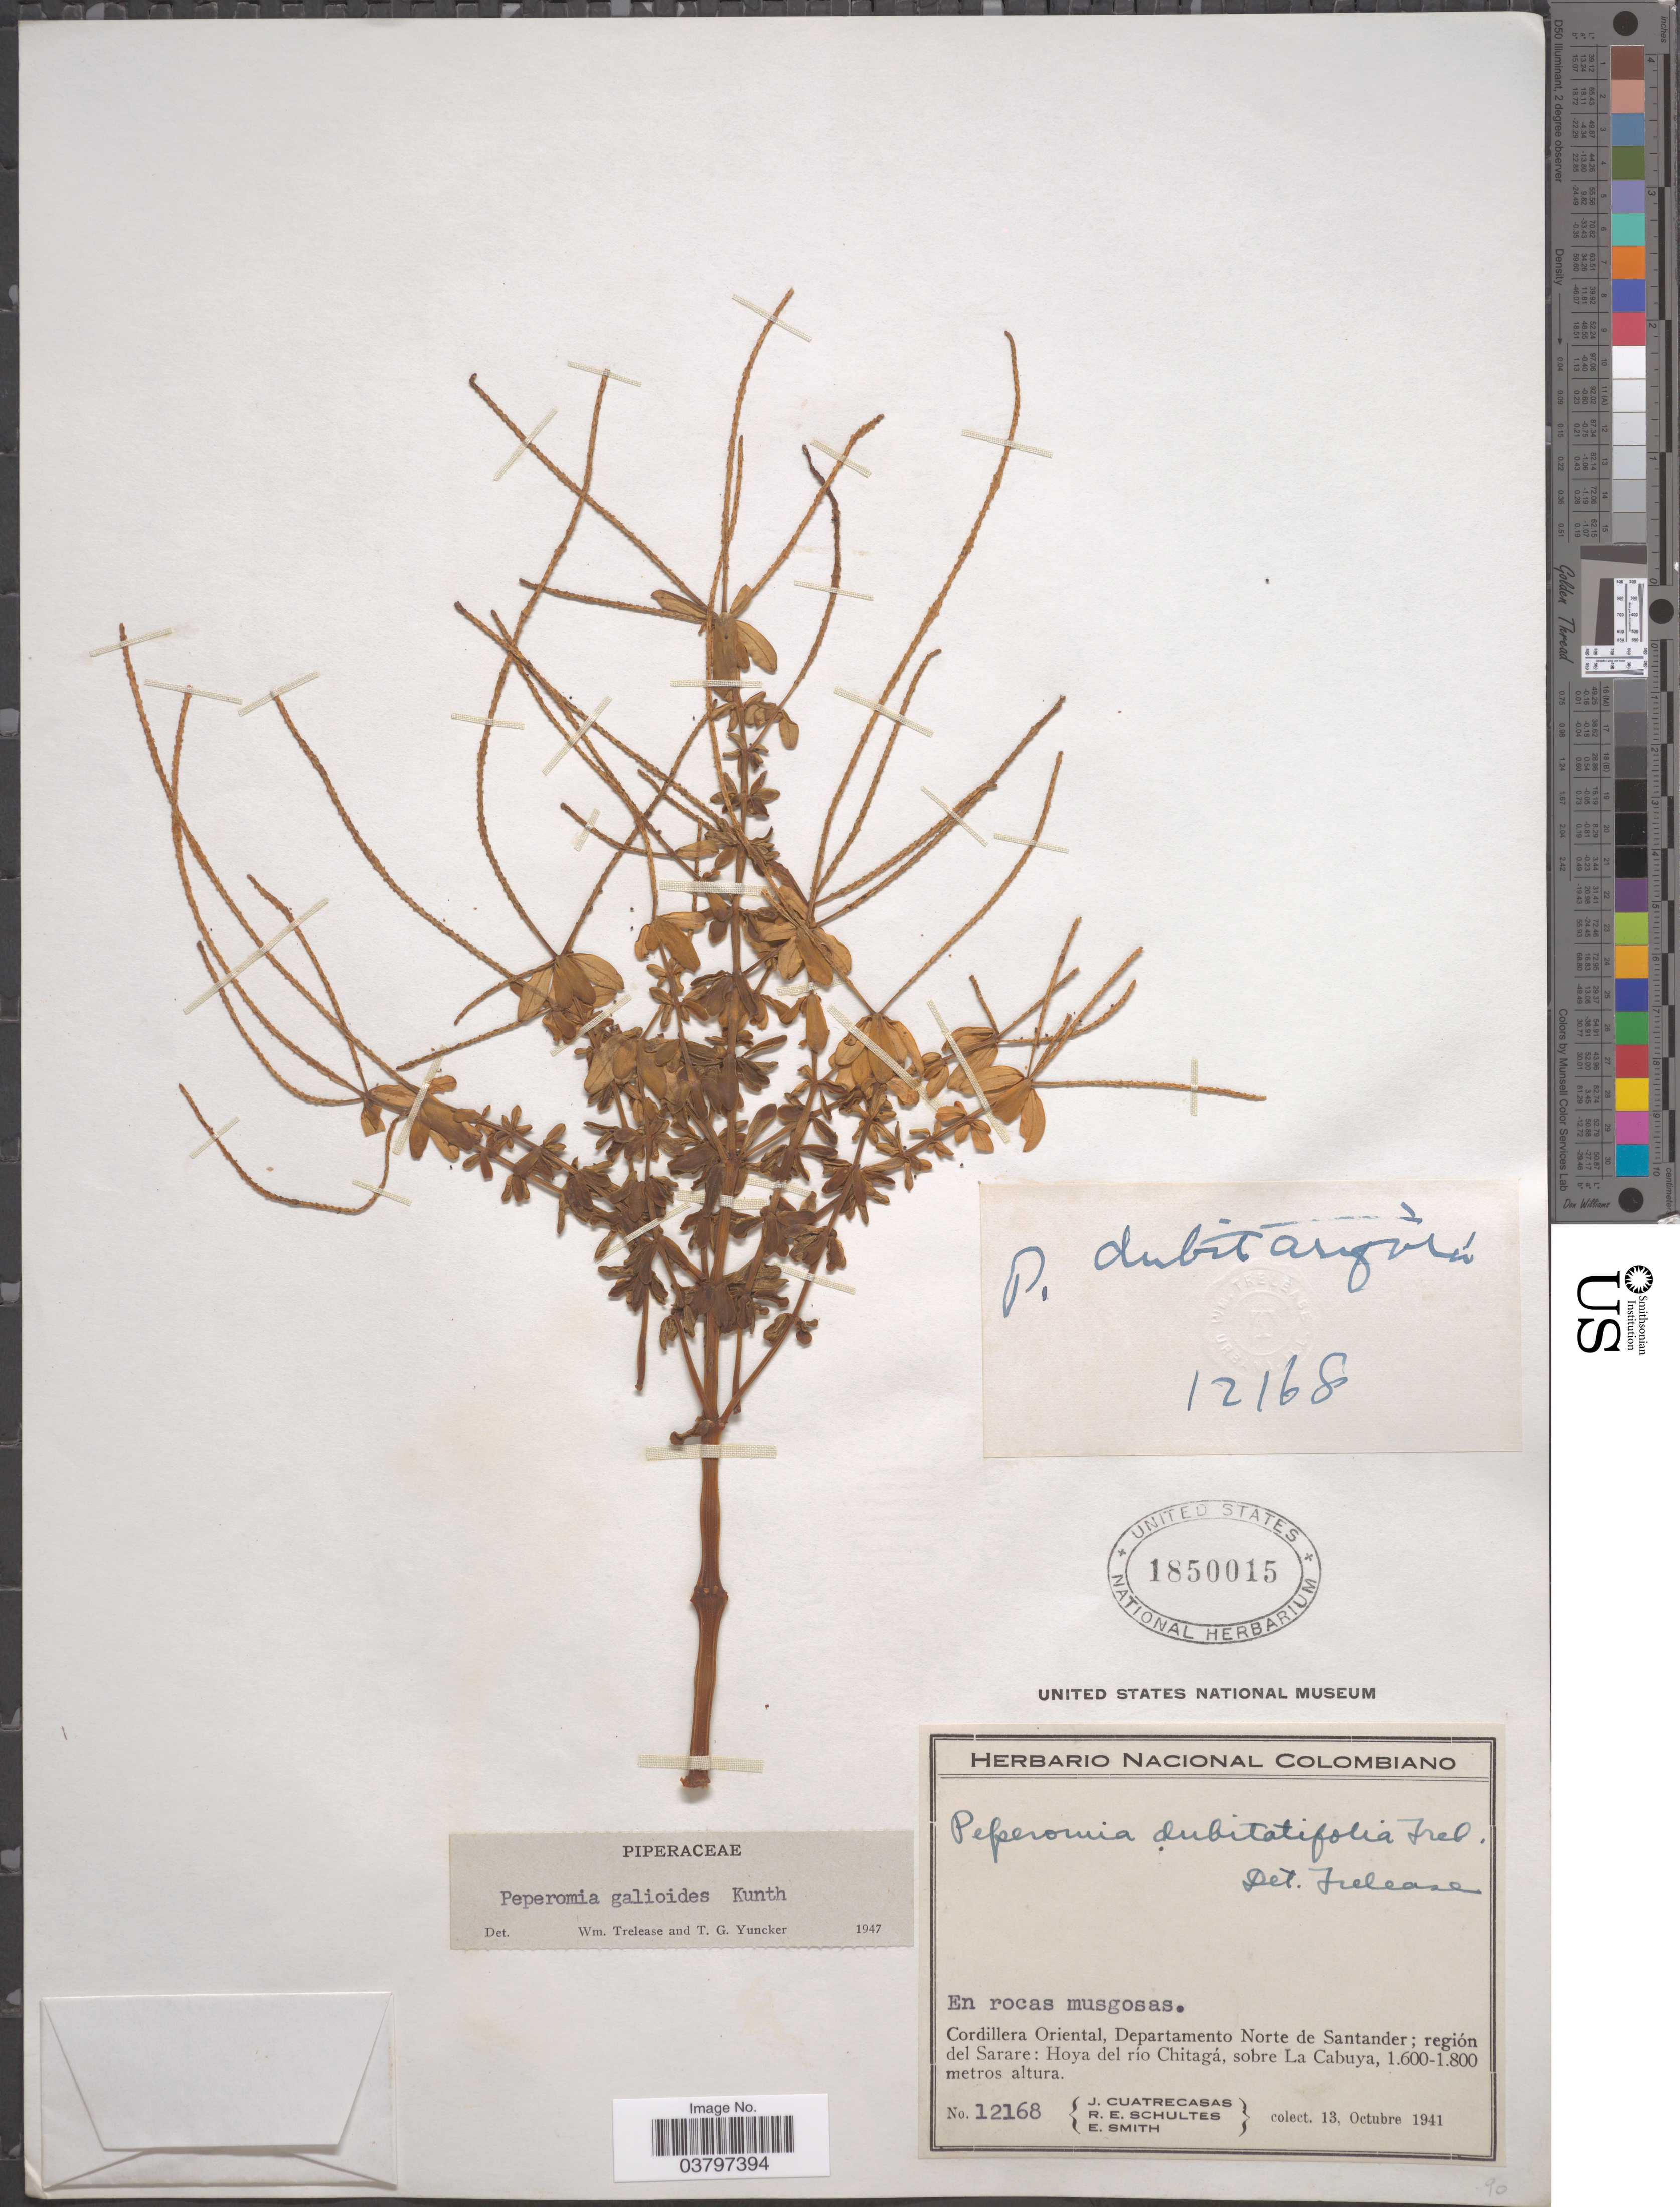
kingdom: Plantae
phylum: Tracheophyta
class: Magnoliopsida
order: Piperales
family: Piperaceae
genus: Peperomia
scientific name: Peperomia galioides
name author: Kunth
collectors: J. Cuatrecasas, R. E. Schultes & E. Smith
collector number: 12168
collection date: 1941-10-13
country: Colombia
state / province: Norte de Santander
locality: Cordillera Oriental, Departamento Norte de Santander; región del Sarare: Hoya del río Chitagá, sobre La Cabuya.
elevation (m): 1600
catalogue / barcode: US 1850015